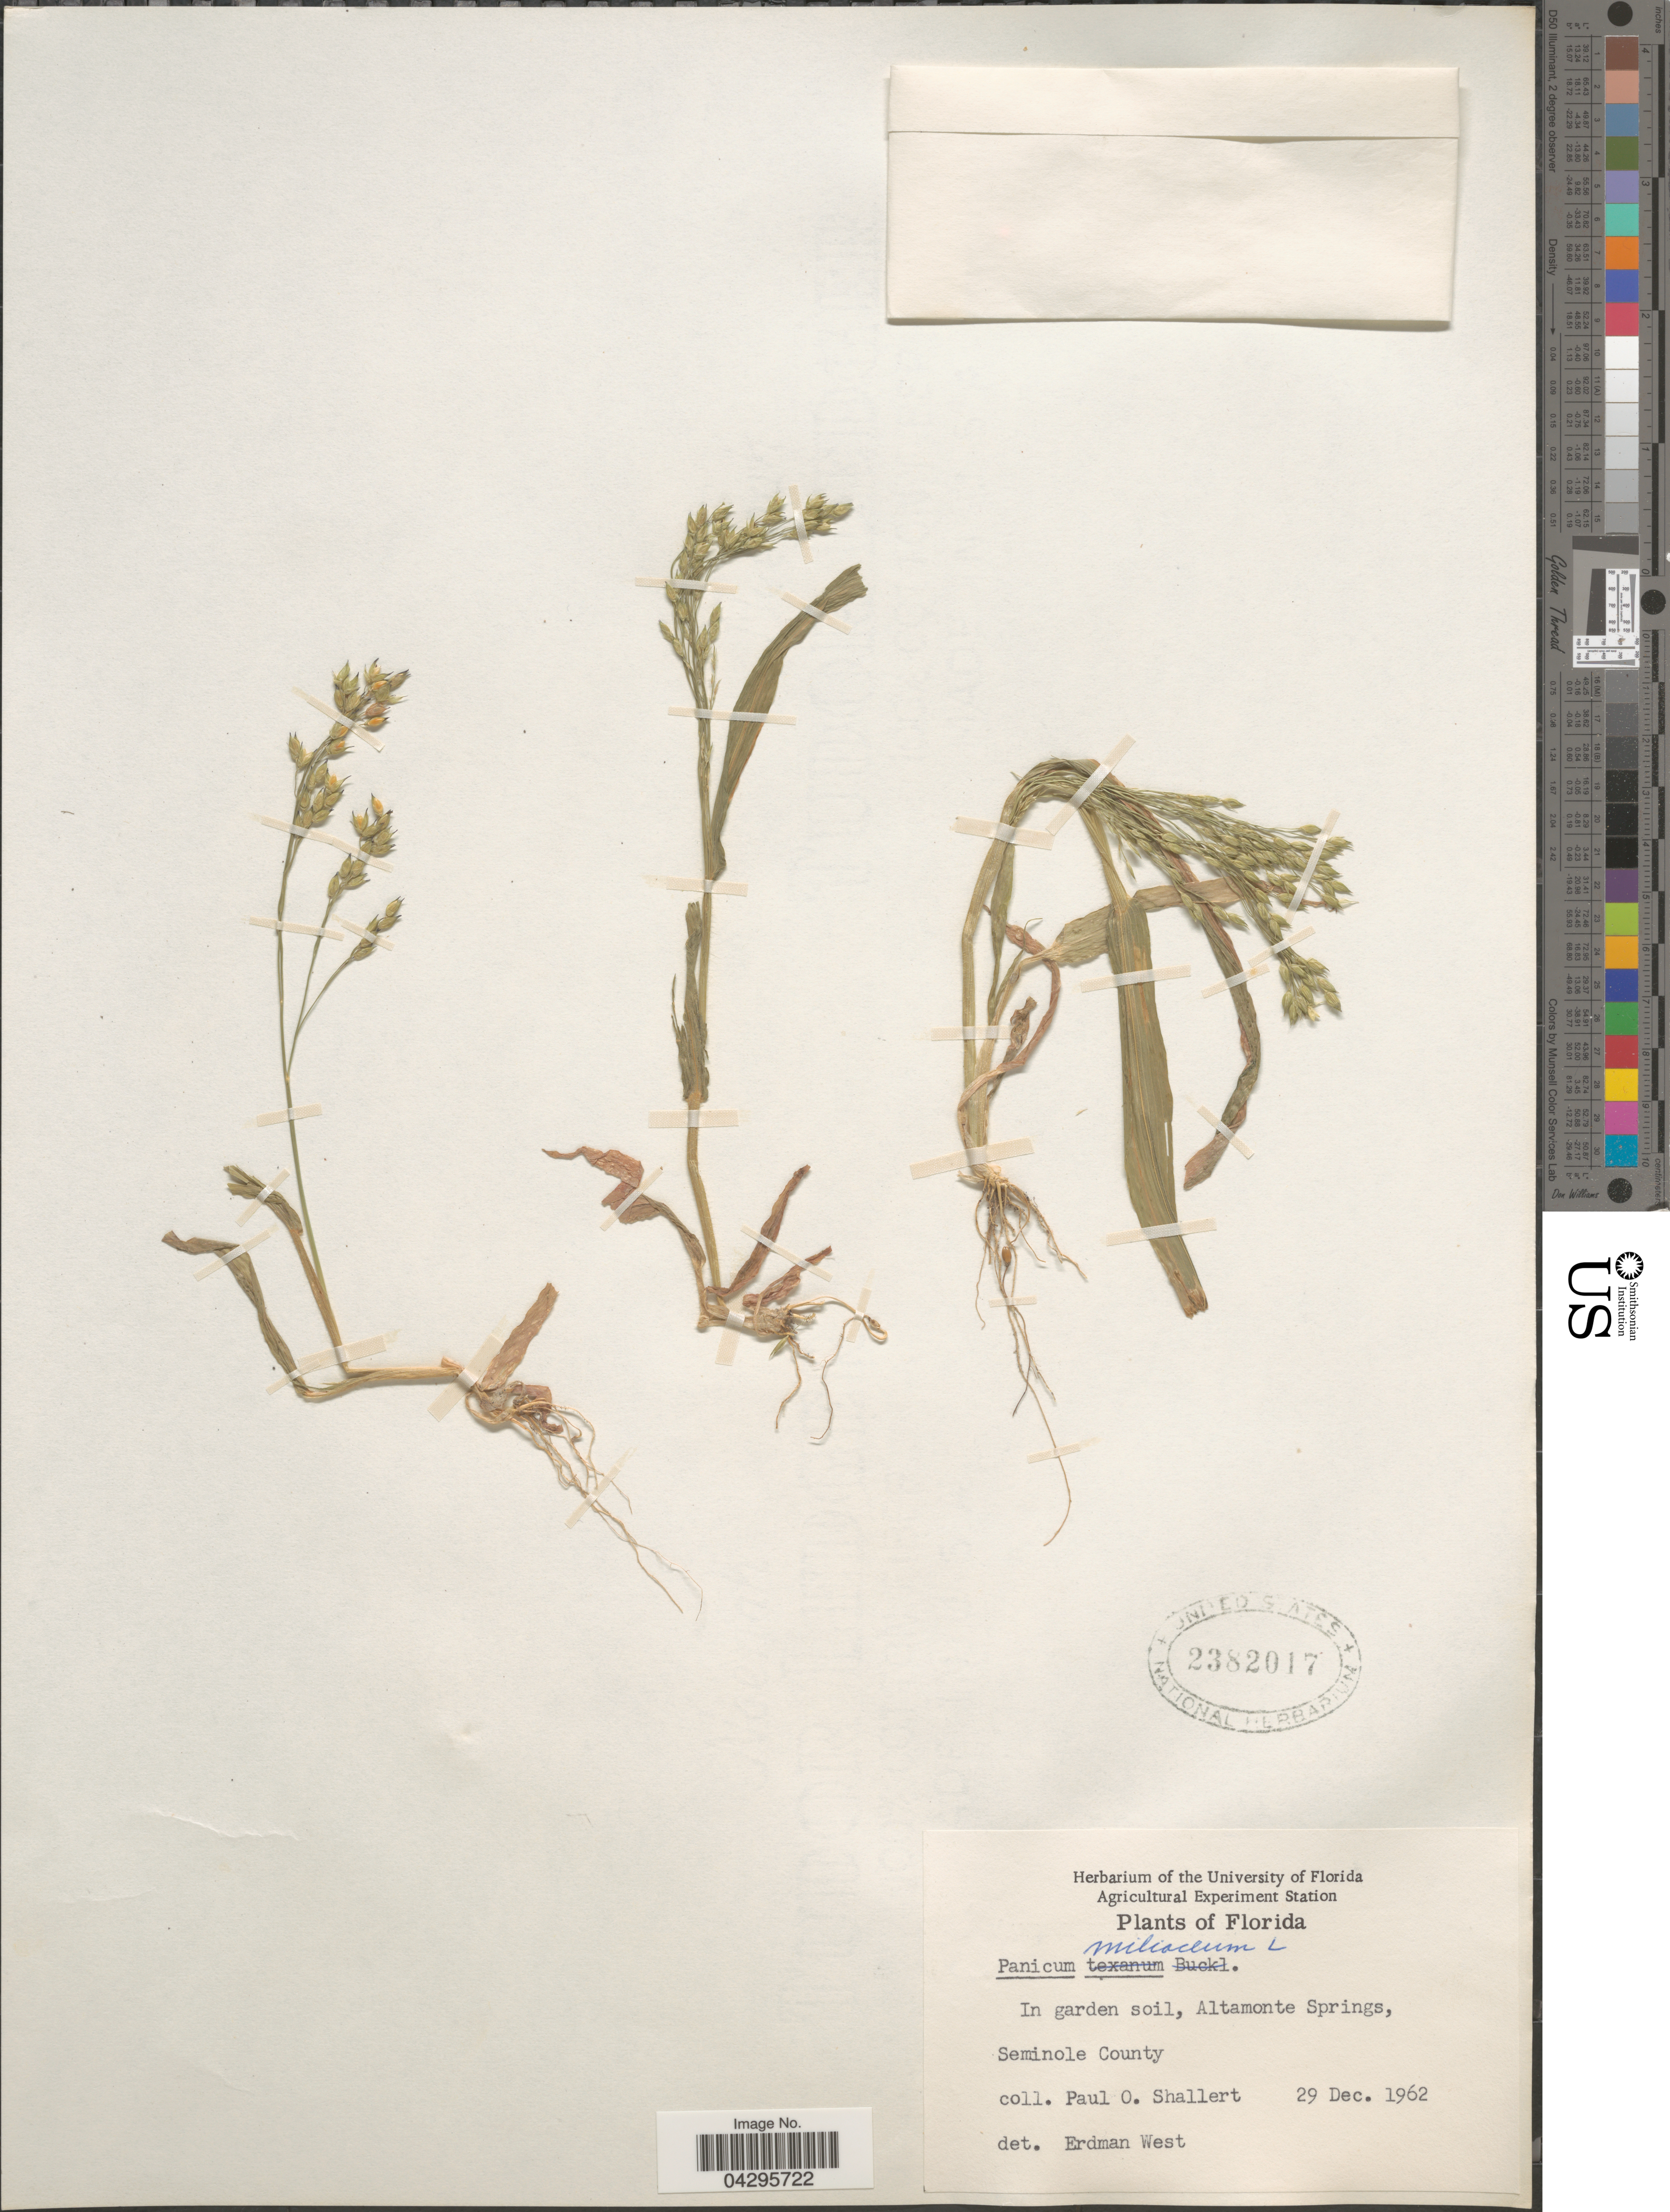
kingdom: Plantae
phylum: Tracheophyta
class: Liliopsida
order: Poales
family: Poaceae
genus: Panicum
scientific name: Panicum miliaceum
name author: L.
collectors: P. Shallert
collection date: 1962-12-29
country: United States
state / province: Florida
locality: In garden soil, Altamonte Springs, Seminole County.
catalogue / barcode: US 2382017